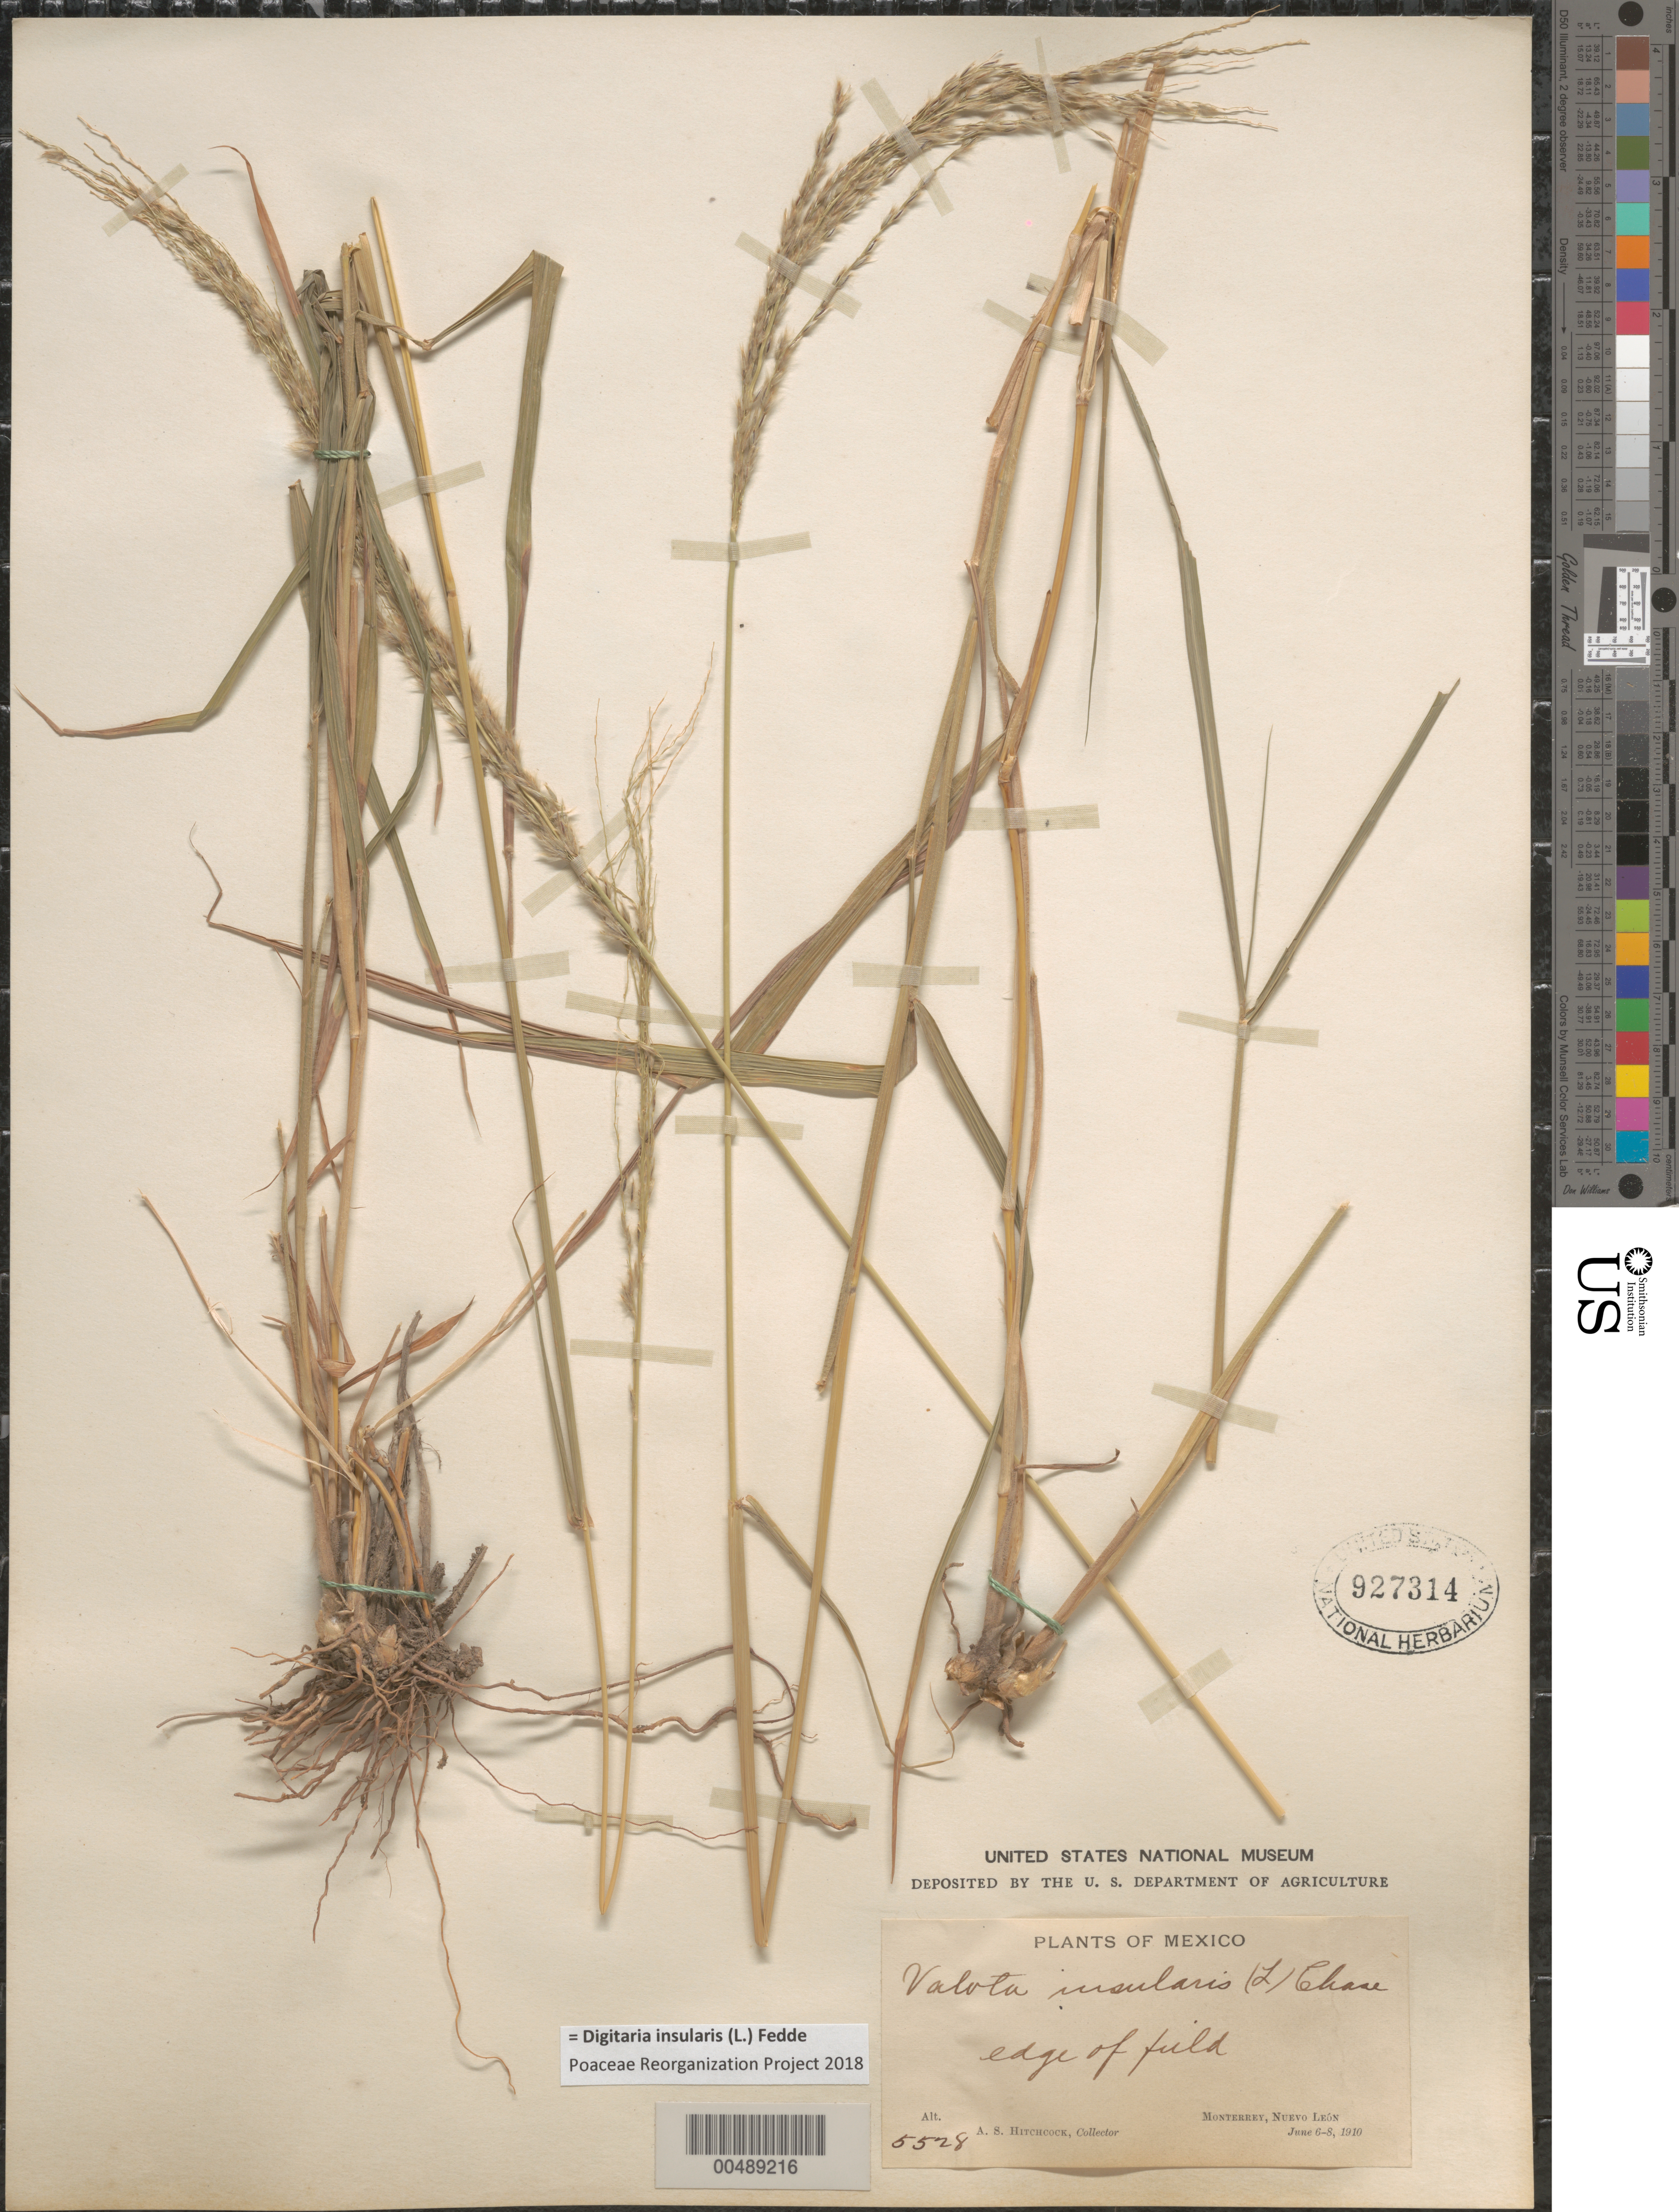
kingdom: Plantae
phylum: Tracheophyta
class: Liliopsida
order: Poales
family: Poaceae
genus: Digitaria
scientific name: Digitaria insularis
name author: (L.) Fedde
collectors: A. S. Hitchcock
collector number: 5528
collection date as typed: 6 Jun 1910 to 8 Jun 1910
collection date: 1910-06-06/1910-06-08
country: Mexico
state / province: Nuevo León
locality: Monterrey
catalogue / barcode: US 927314